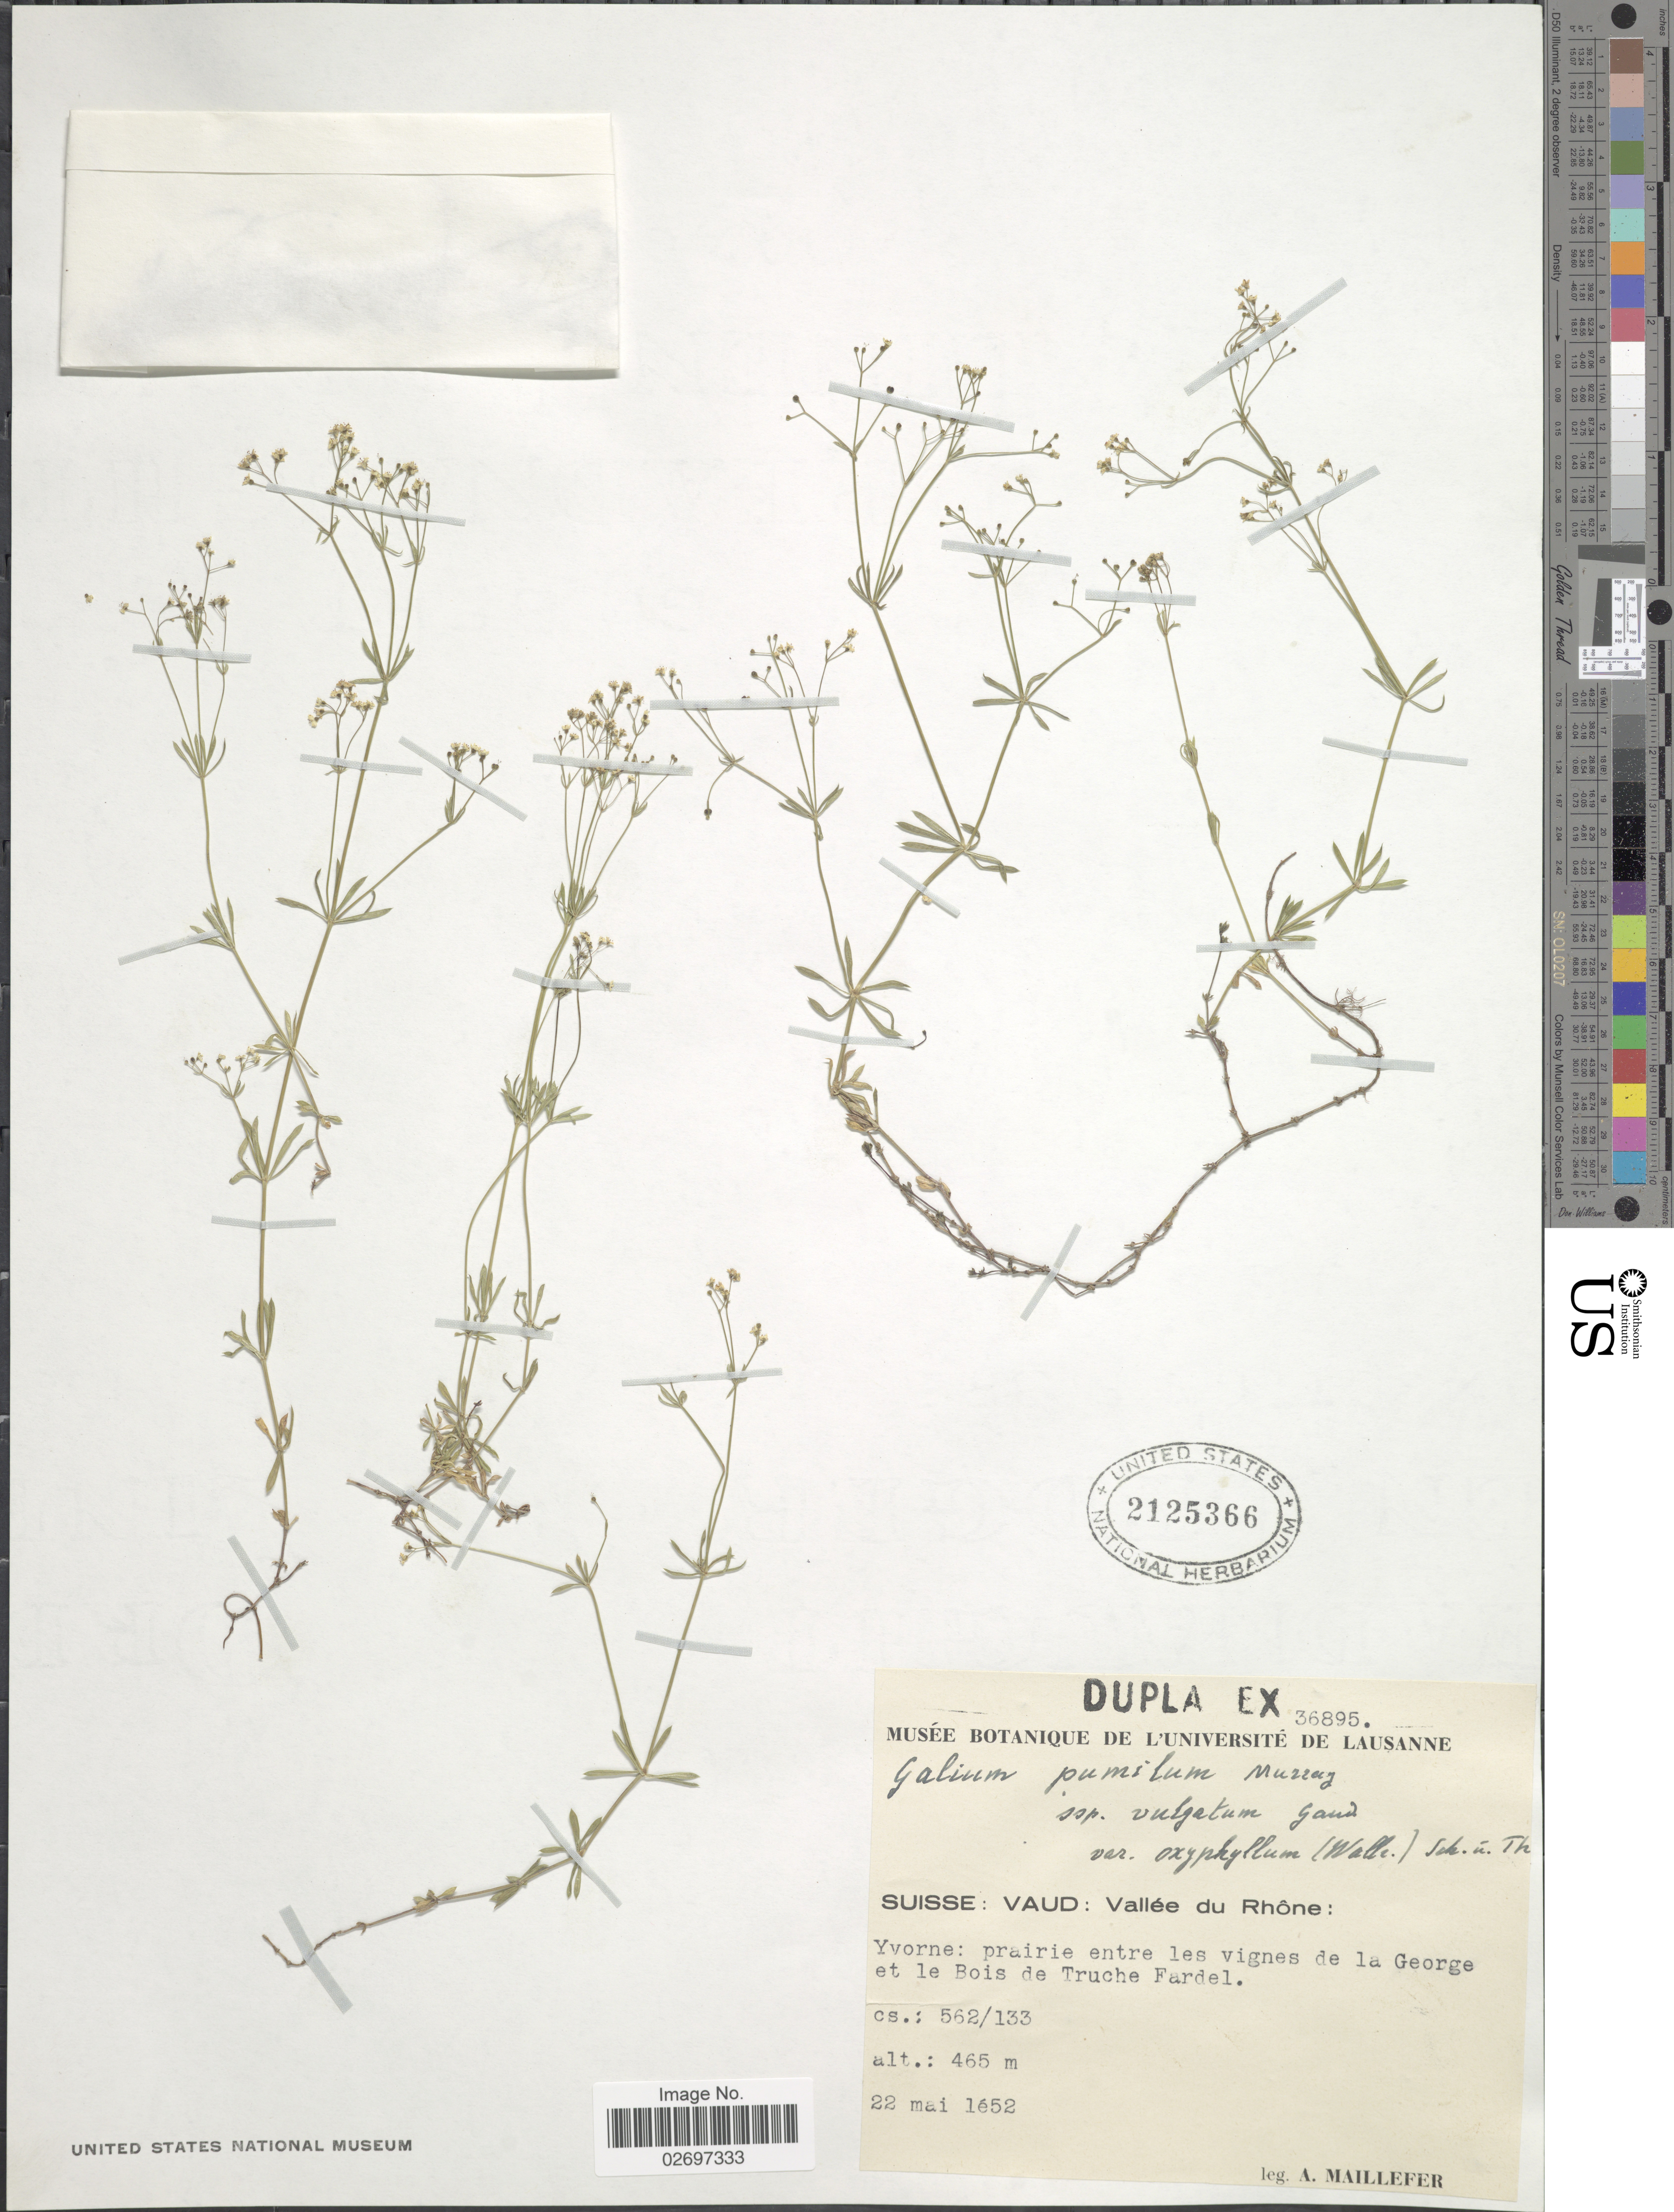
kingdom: Plantae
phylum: Tracheophyta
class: Magnoliopsida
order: Gentianales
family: Rubiaceae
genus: Galium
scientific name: Galium pumilum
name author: Murray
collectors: A. Maillefer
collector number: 36895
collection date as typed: Transcribed d/m/y: 22/5/52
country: Switzerland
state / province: Vaud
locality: Suisse: Vallée du Rhône: Yvorne: prairie entre les vignes de la George et le Bois de Truche Fardel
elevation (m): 465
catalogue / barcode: US 2125366